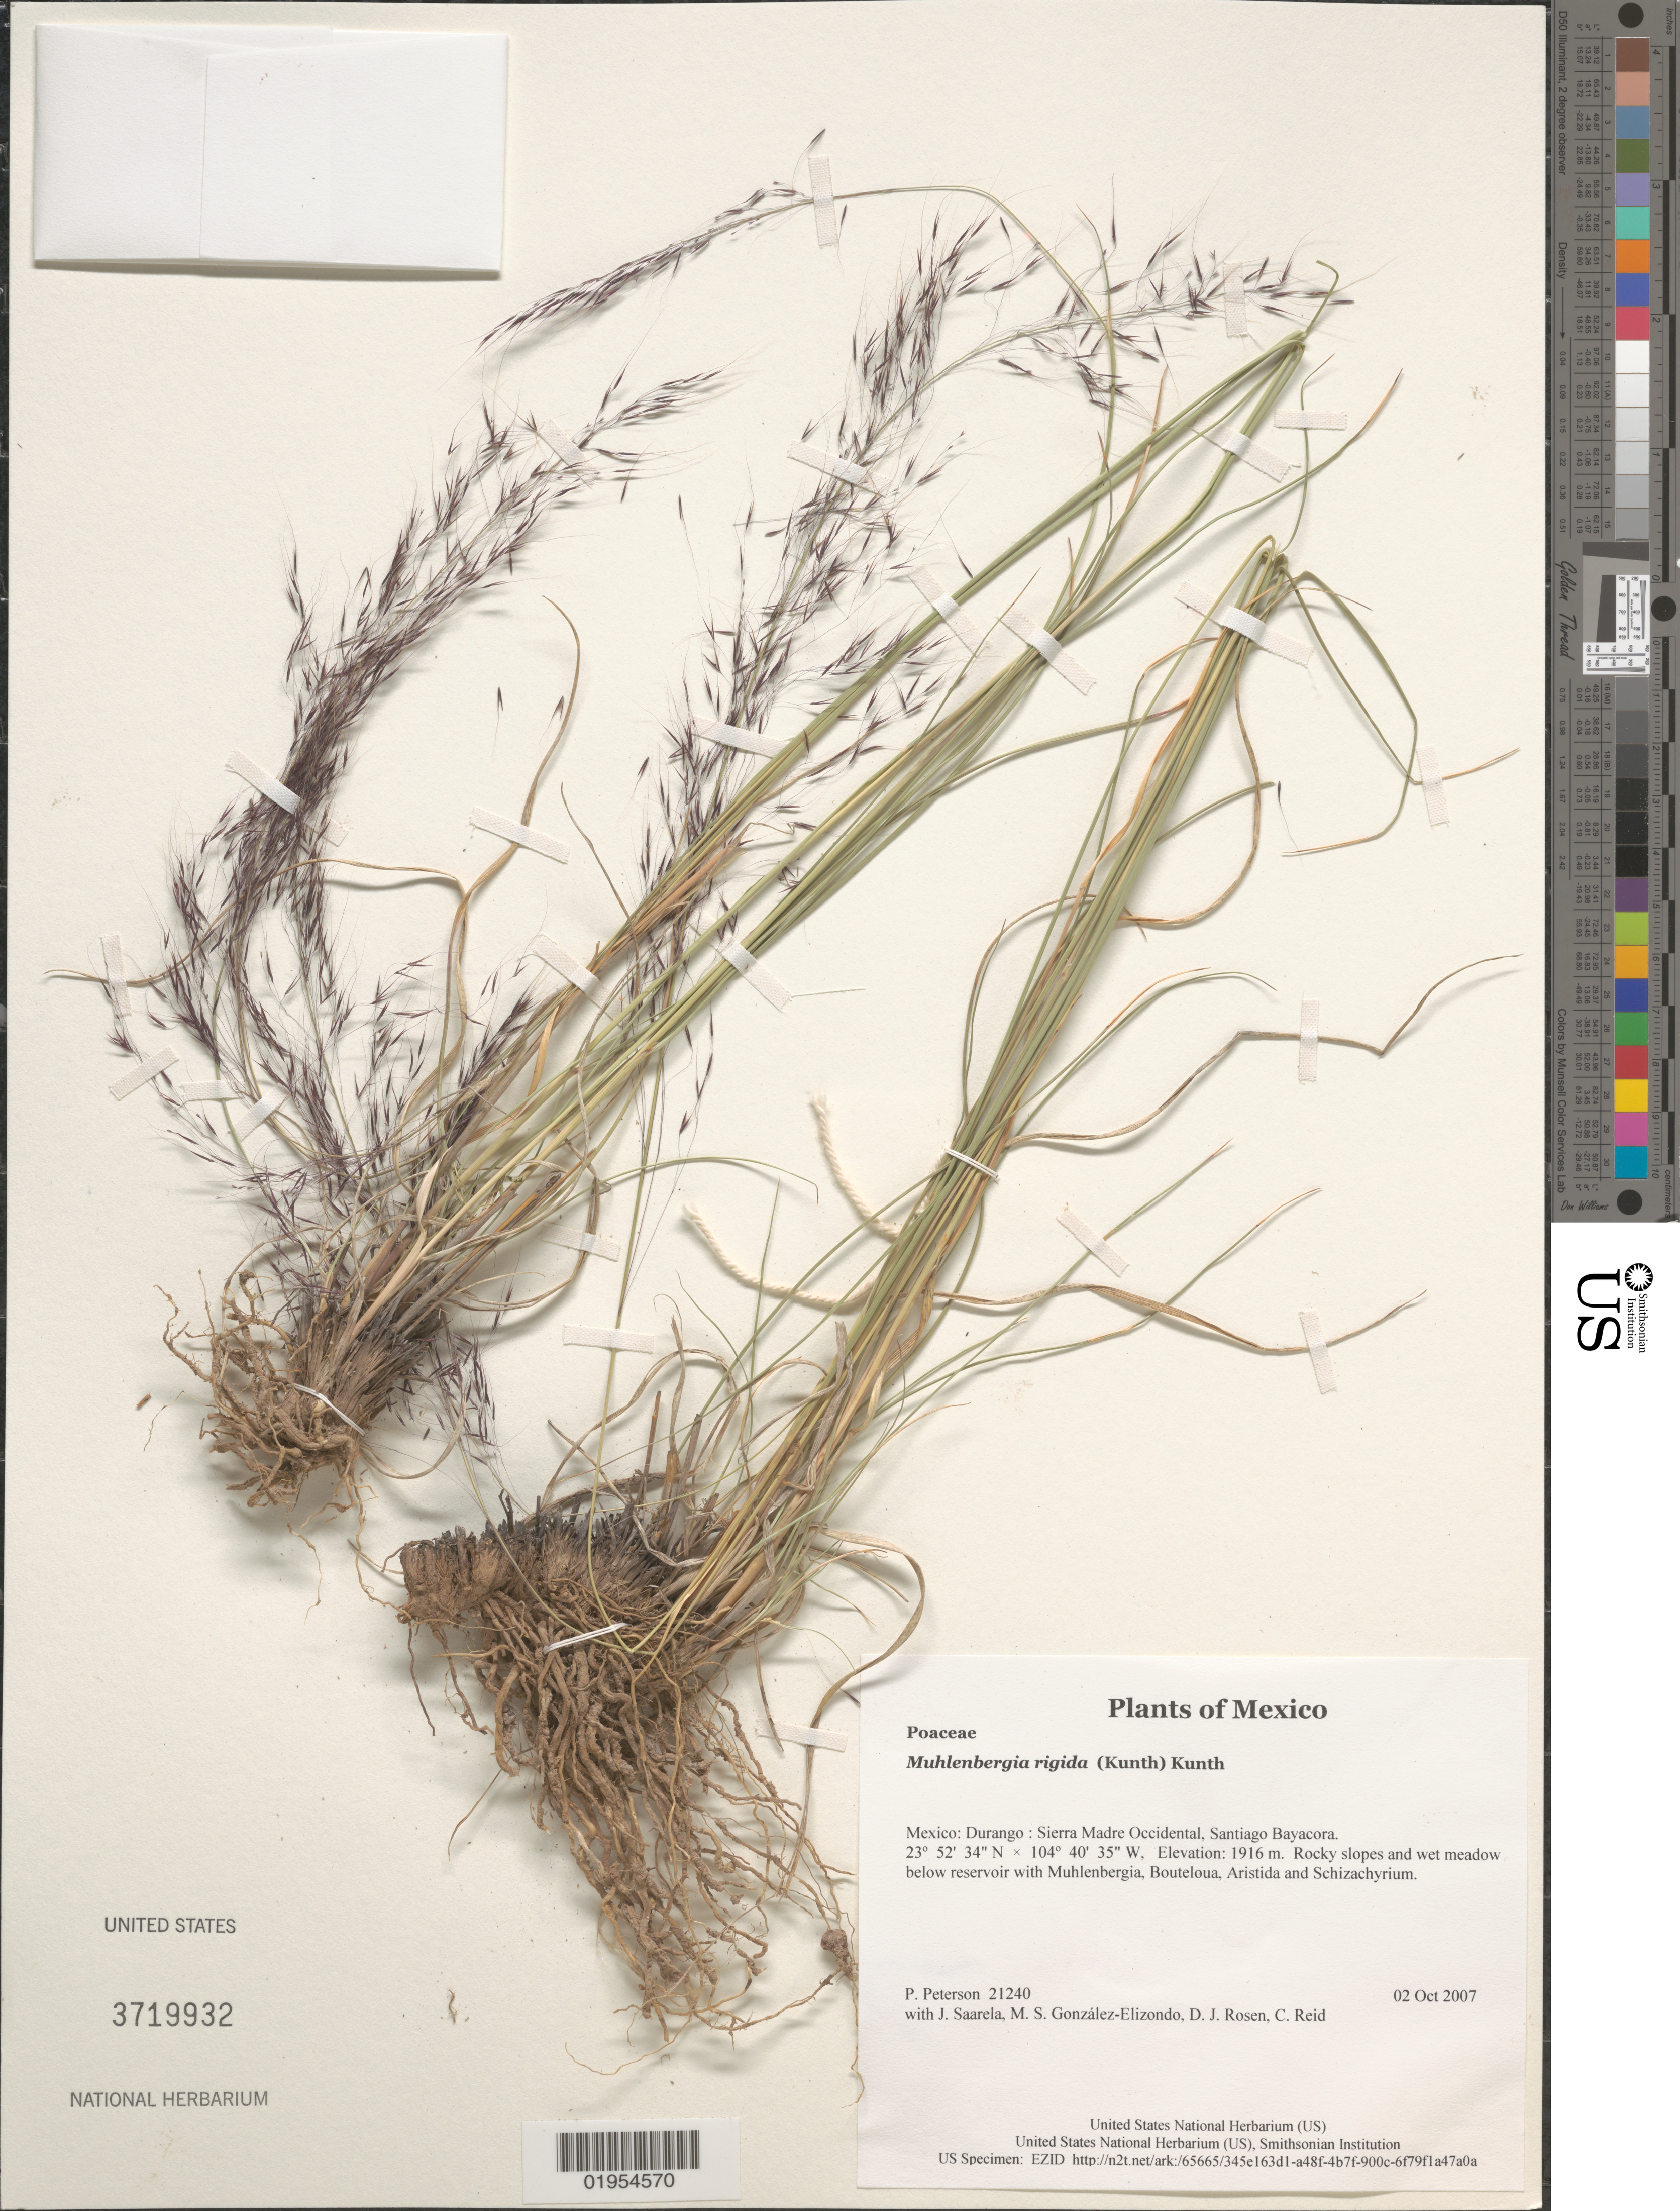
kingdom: Plantae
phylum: Tracheophyta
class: Liliopsida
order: Poales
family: Poaceae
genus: Muhlenbergia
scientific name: Muhlenbergia rigida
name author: (Kunth) Kunth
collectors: P. M. Peterson, J. Saarela, M. S. González-Elizondo, D. J. Rosen & C. Reid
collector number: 21240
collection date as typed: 02 Oct 2007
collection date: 2007-10-02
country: Mexico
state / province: Durango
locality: Sierra Madre Occidental, Santiago Bayacora.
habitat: Rocky slopes and wet meadow below reservoir with Muhlenbergia, Bouteloua, Aristida and Schizachyrium.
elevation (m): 1916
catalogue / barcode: US 3719932